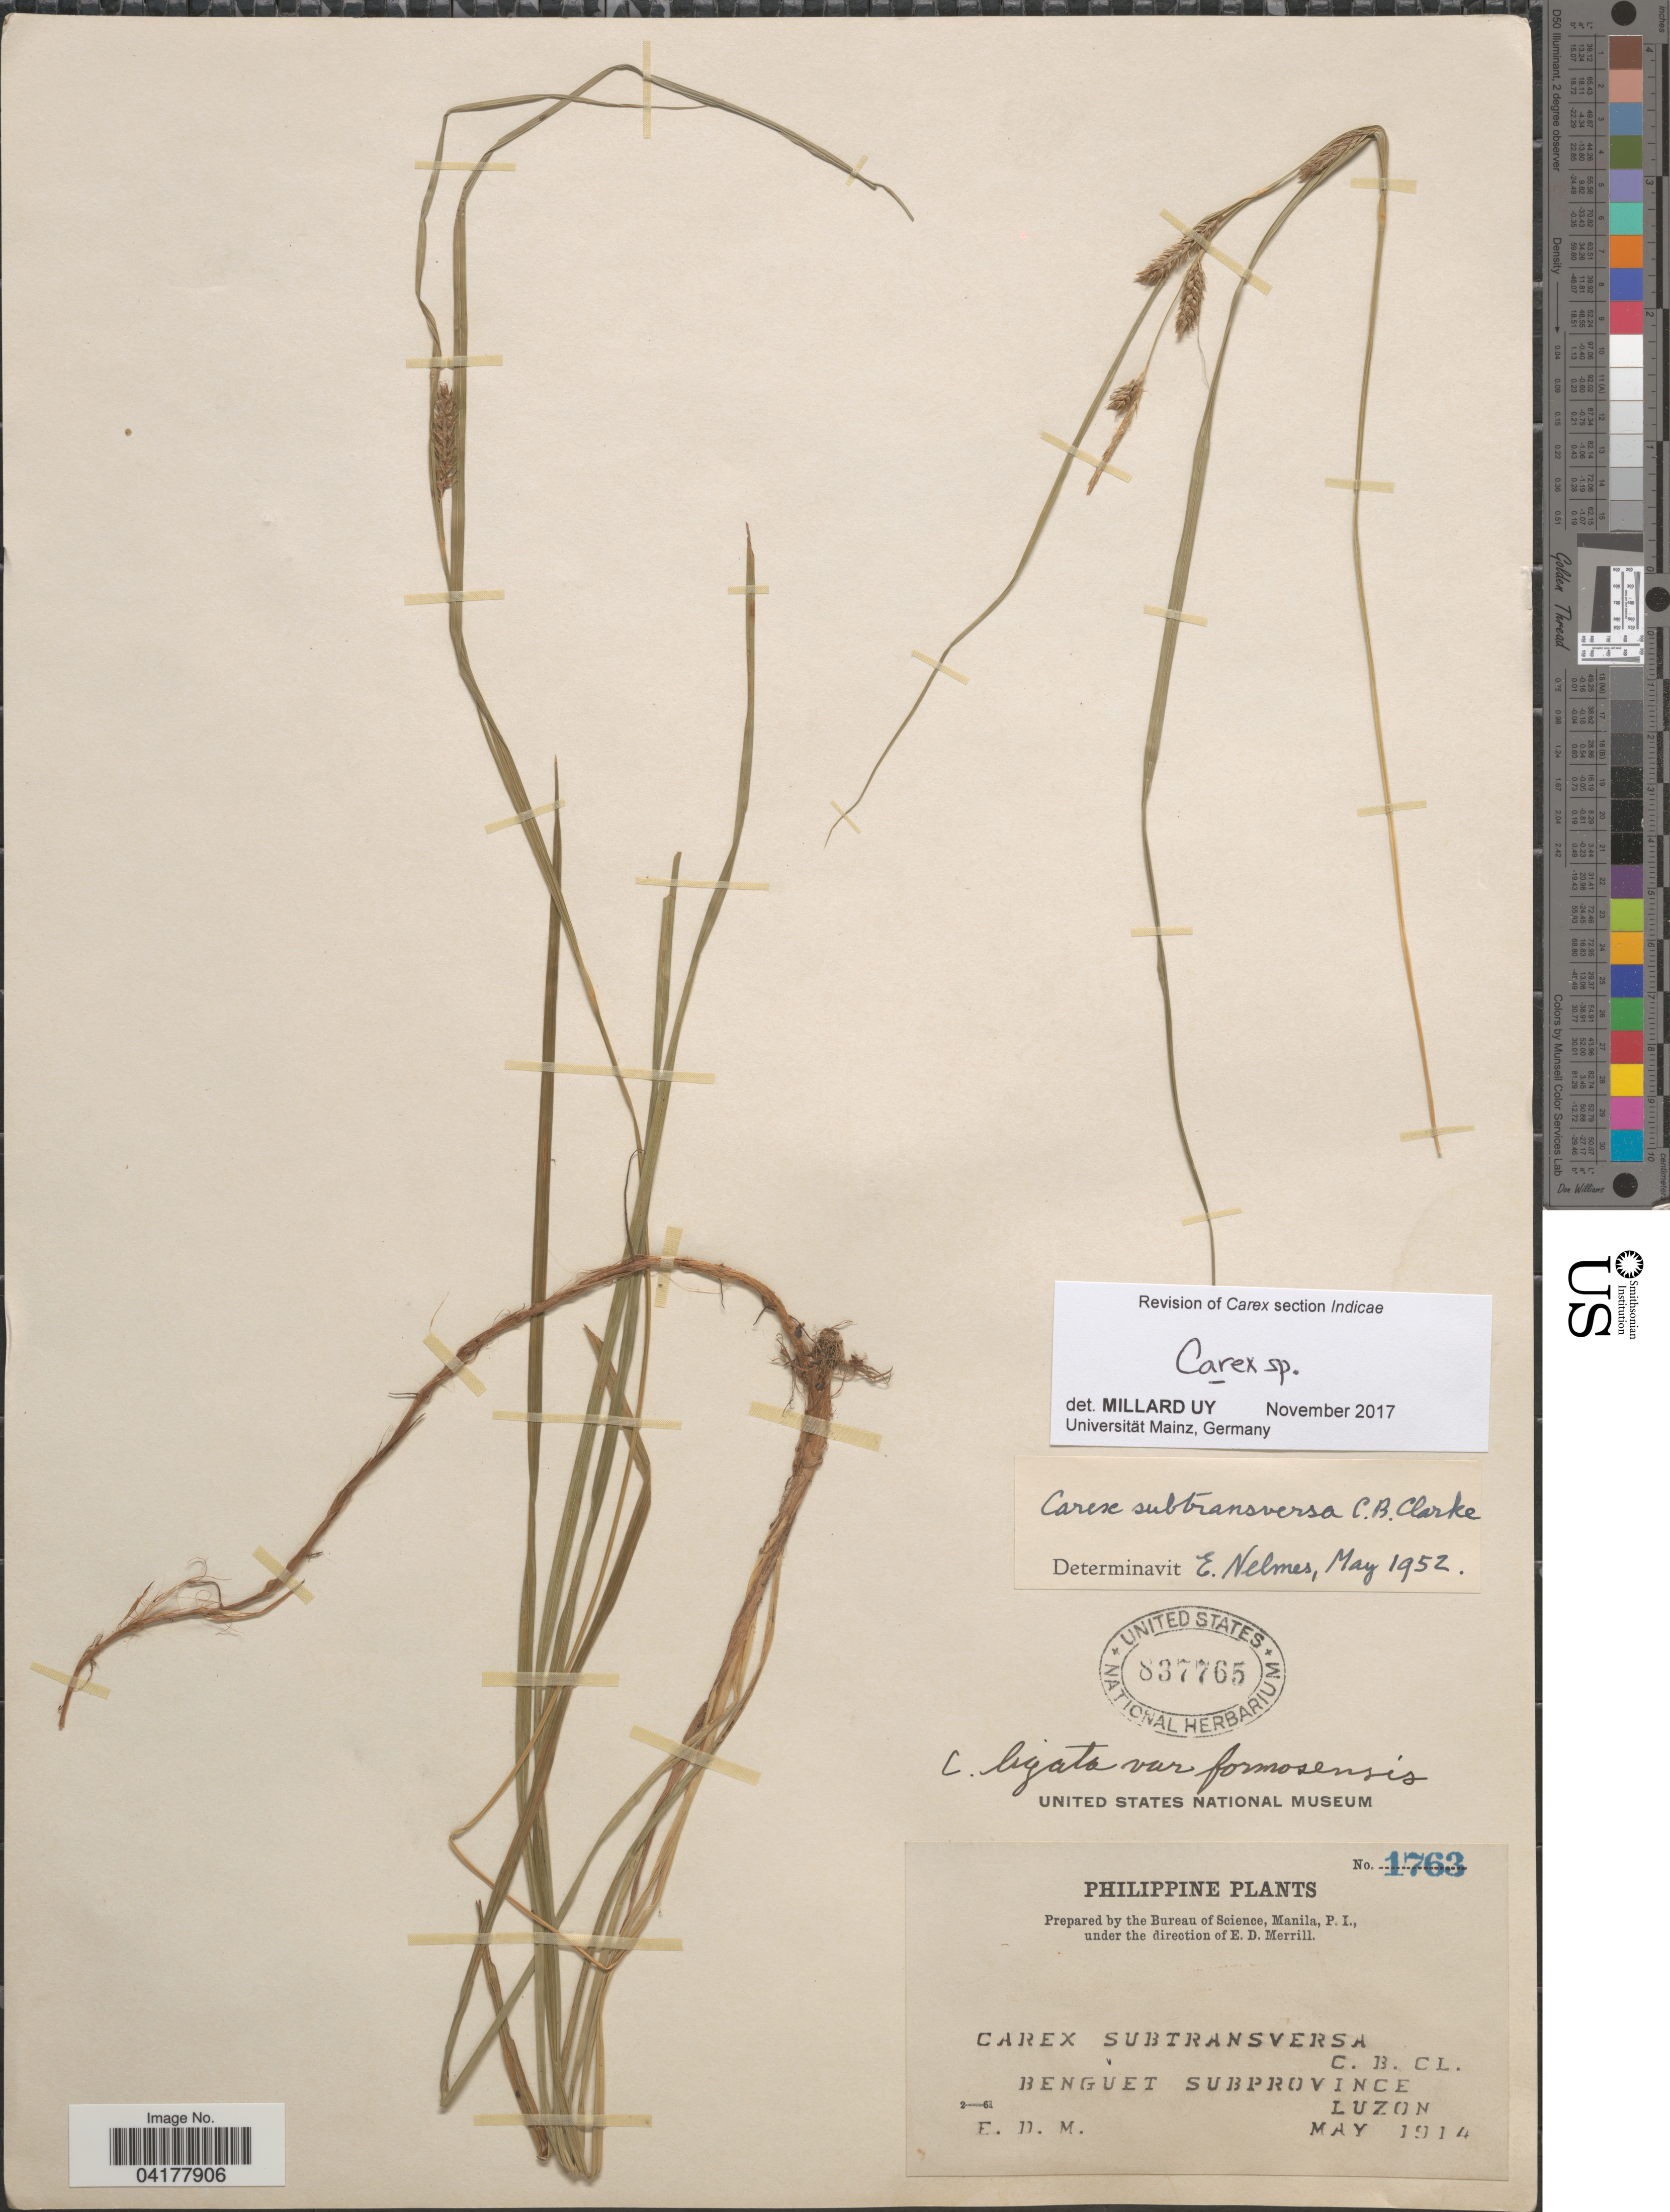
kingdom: Plantae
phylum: Tracheophyta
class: Liliopsida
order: Poales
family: Cyperaceae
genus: Carex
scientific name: Carex sp.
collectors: E. D. Merrill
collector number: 1763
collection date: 1914-05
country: Philippines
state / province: Cordillera (Administrative Region)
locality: Benguet Subprovince. Luzon.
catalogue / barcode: US 837765